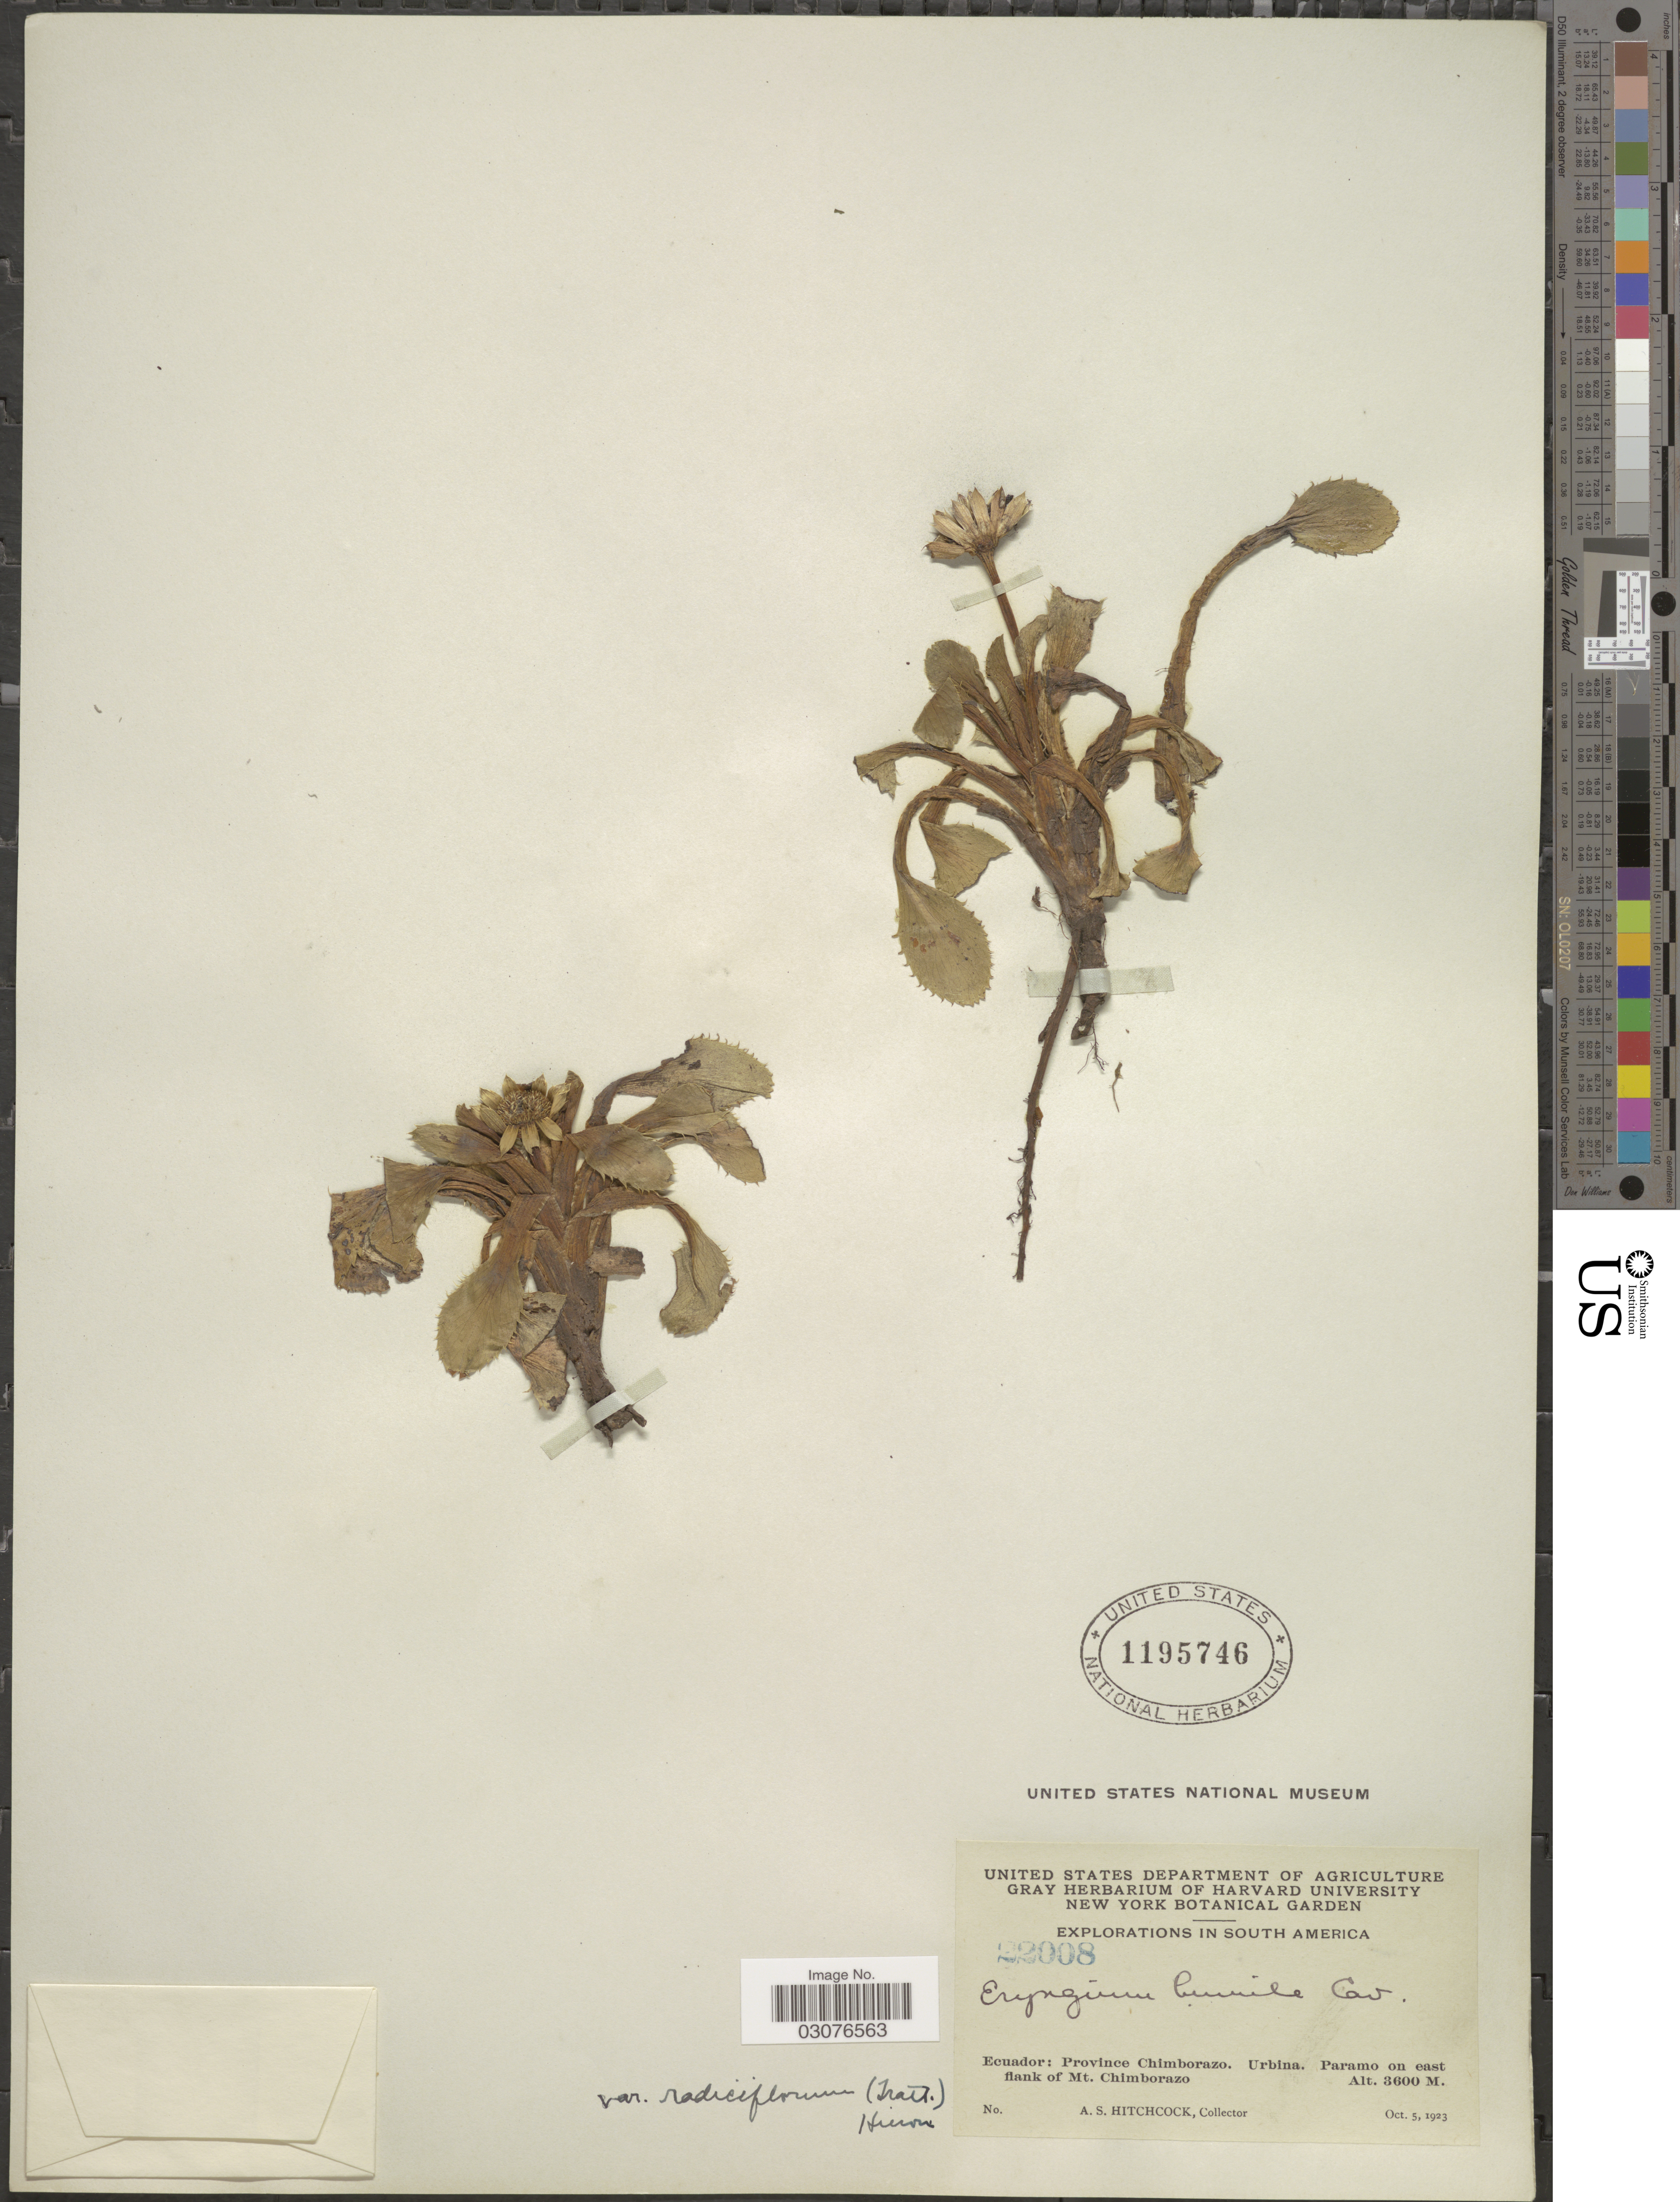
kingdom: Plantae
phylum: Tracheophyta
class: Magnoliopsida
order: Apiales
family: Apiaceae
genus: Eryngium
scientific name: Eryngium bourgatii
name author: Gouan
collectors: A. S. Hitchcock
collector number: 22008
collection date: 1923-10-05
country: Ecuador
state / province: Chimborazo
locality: Urbina. Paramo on east flank of Mt. Chimborazo.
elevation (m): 3600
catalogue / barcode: US 1195746